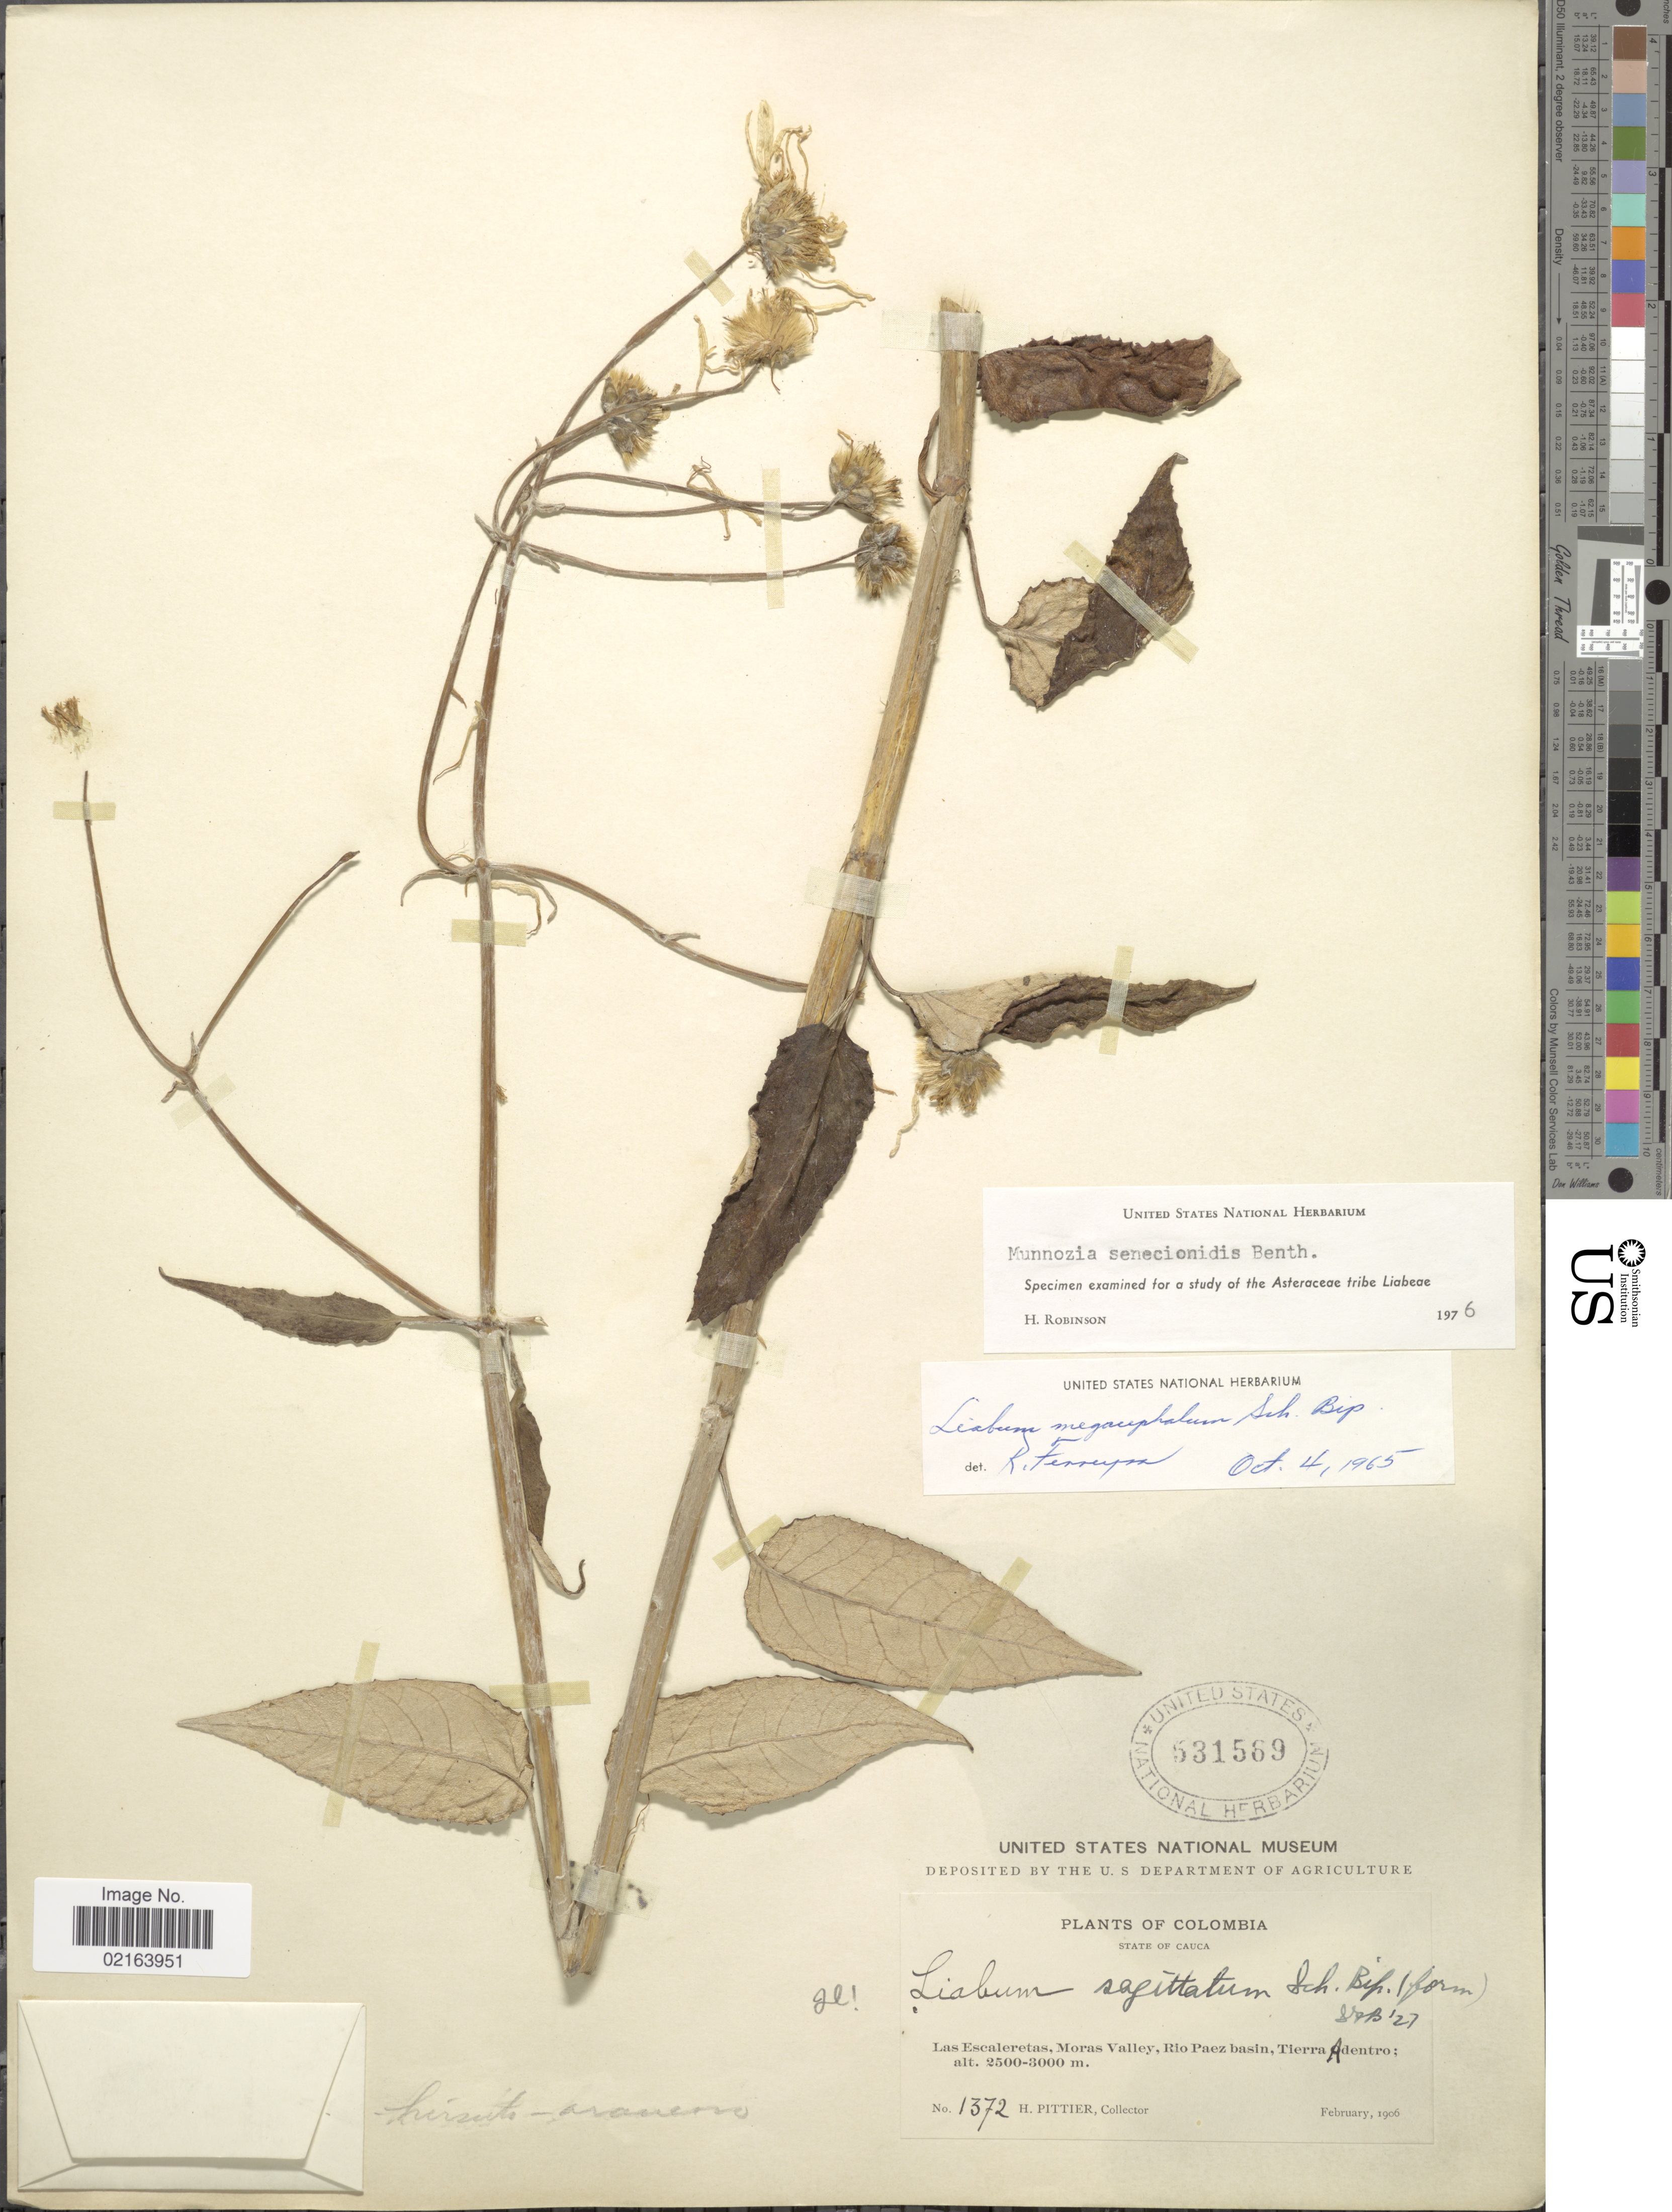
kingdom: Plantae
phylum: Tracheophyta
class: Magnoliopsida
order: Asterales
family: Asteraceae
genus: Munnozia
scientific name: Munnozia senecionidis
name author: Benth.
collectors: H. F. Pittier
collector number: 1372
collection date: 1906-02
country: Colombia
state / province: Cauca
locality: State of Cauca, Las Escaleretas, Moras Valley, Rio Paez basin, Tierra Adentro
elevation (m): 2500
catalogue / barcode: US 531569